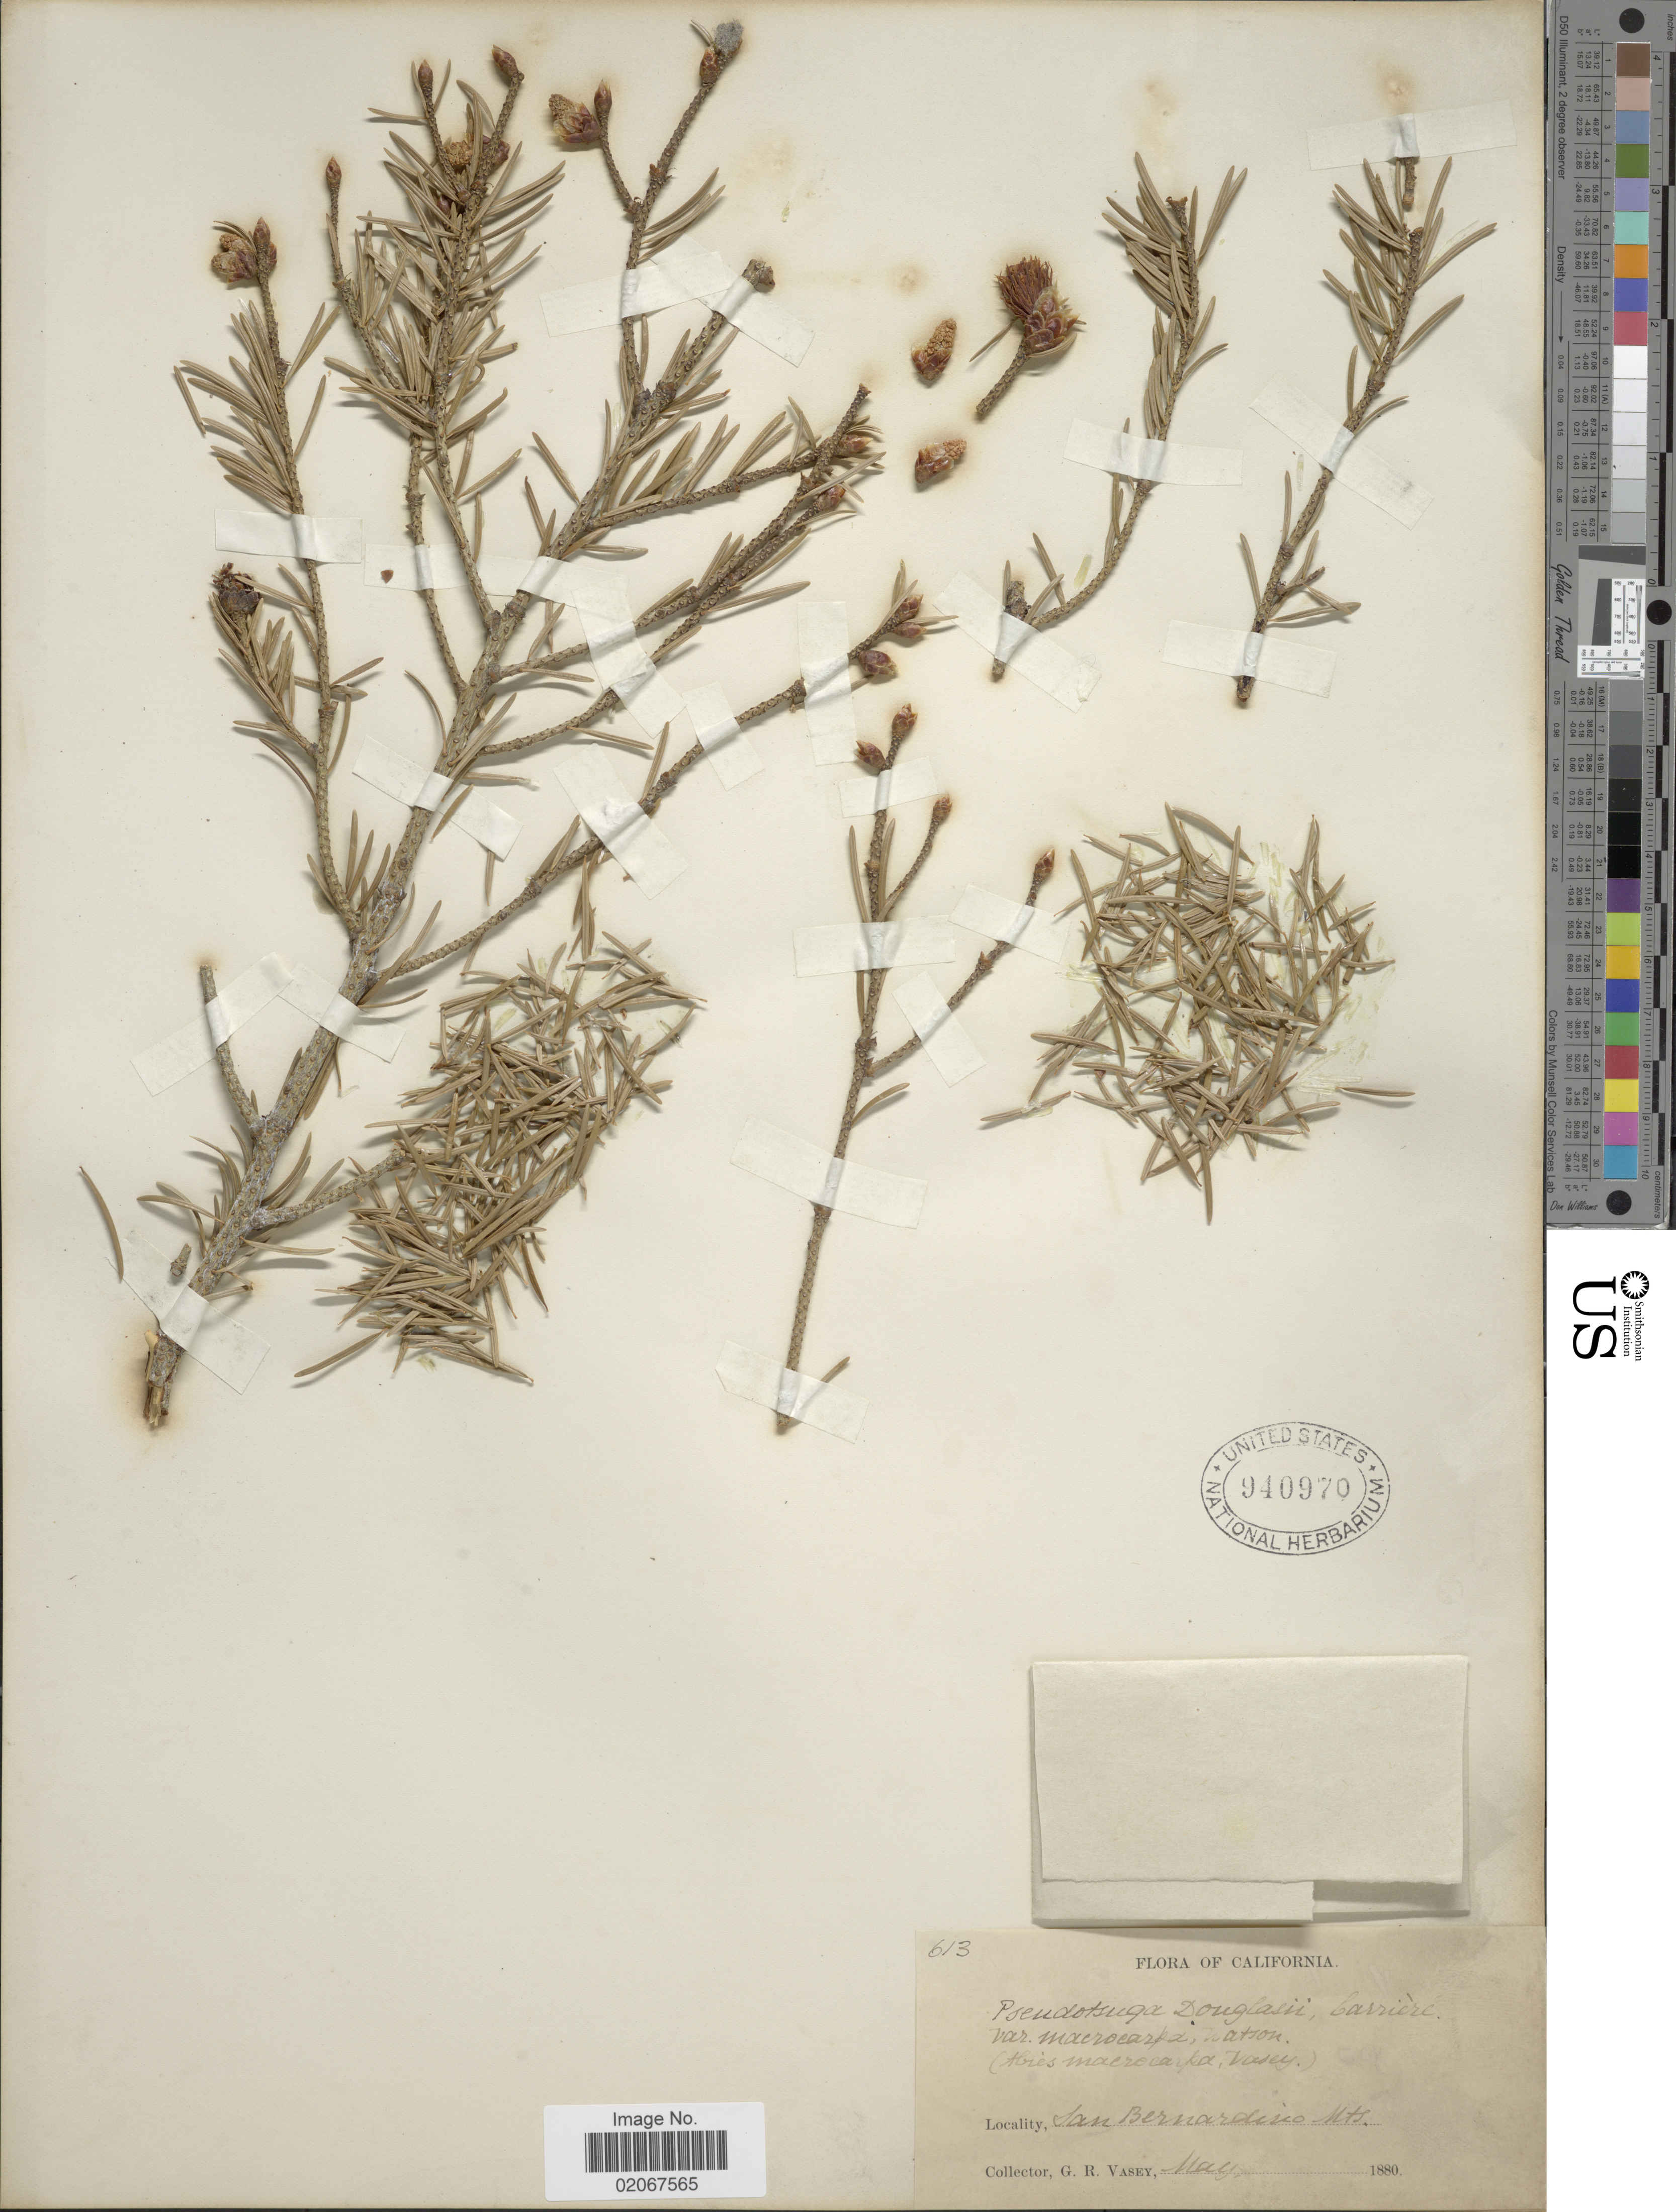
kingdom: Plantae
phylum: Tracheophyta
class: Pinopsida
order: Pinales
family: Pinaceae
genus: Pseudotsuga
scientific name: Pseudotsuga macrocarpa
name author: (Vasey) Mayr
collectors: G. R. Vasey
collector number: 613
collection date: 1880-05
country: United States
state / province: California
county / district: San Bernardino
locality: San Bernardino Mts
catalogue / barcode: US 940970